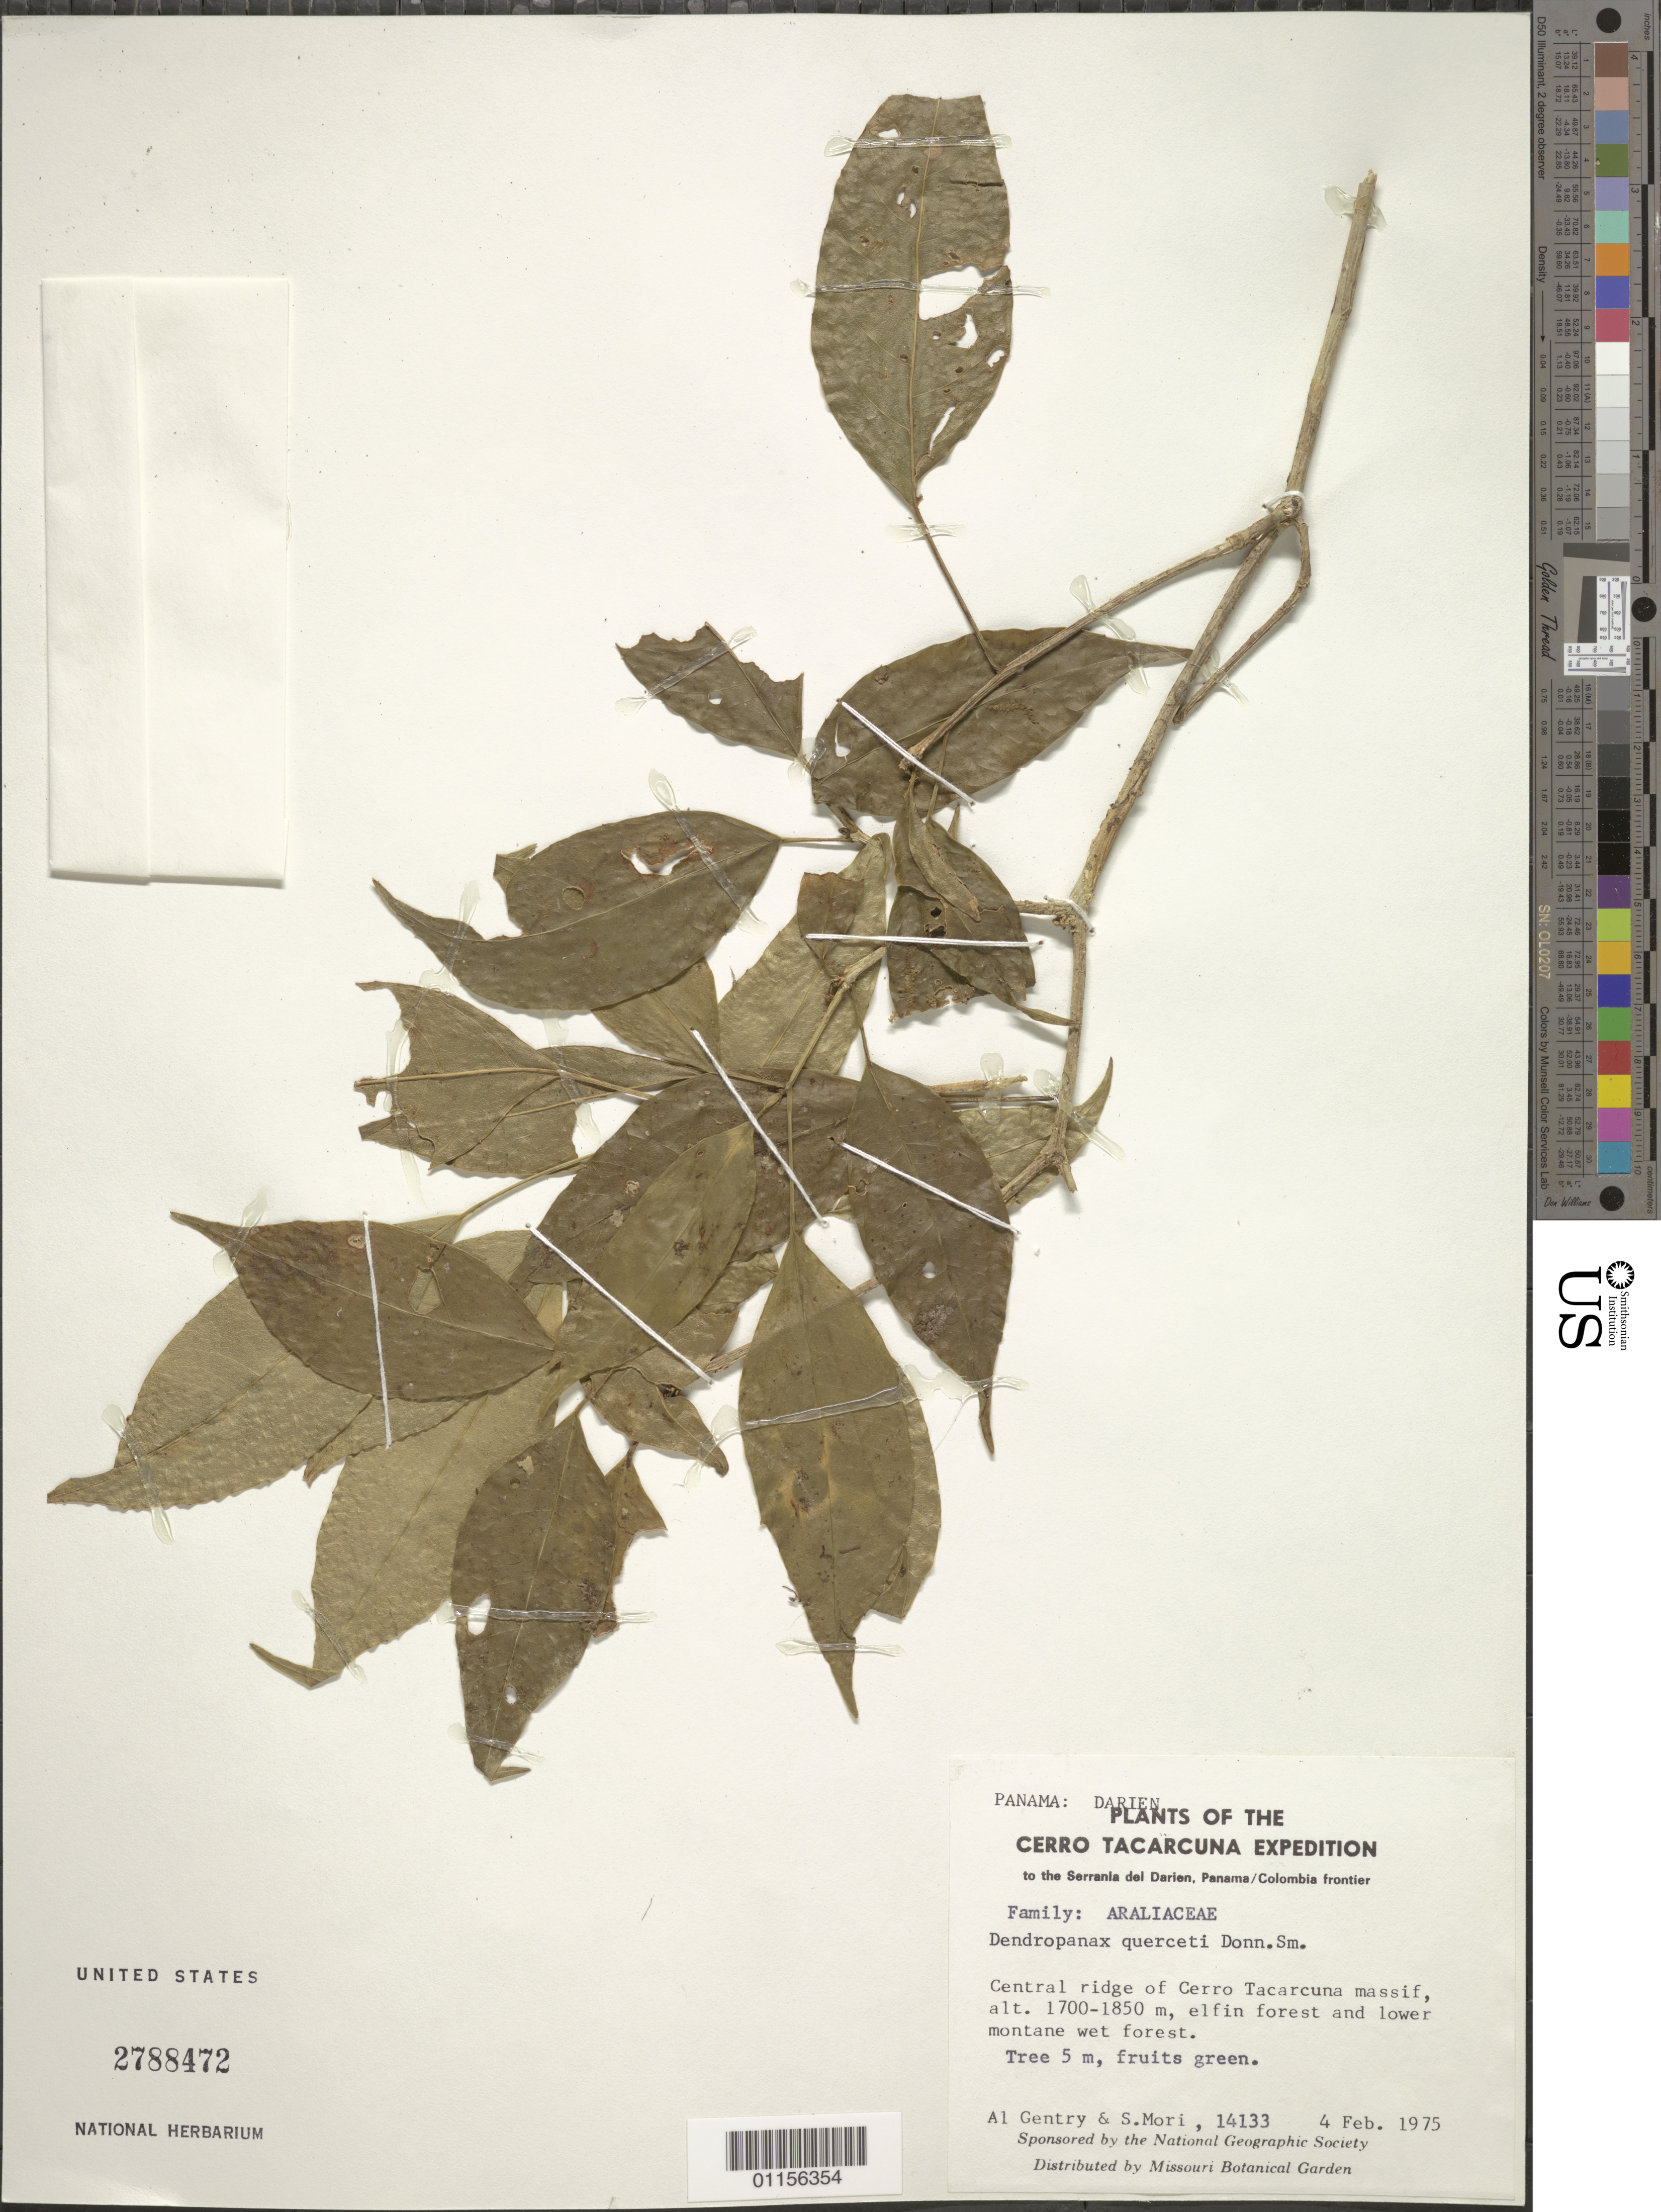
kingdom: Plantae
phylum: Tracheophyta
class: Magnoliopsida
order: Apiales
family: Araliaceae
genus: Dendropanax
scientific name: Dendropanax querceti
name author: Donn. Sm.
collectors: A. H. Gentry & S. Mori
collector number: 14133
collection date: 1975-02-04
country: Panama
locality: Central ridge of Cerro Tacarcuna massif.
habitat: Tree. Elfin forest and lower montane wet forest.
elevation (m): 1700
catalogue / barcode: US 2788472